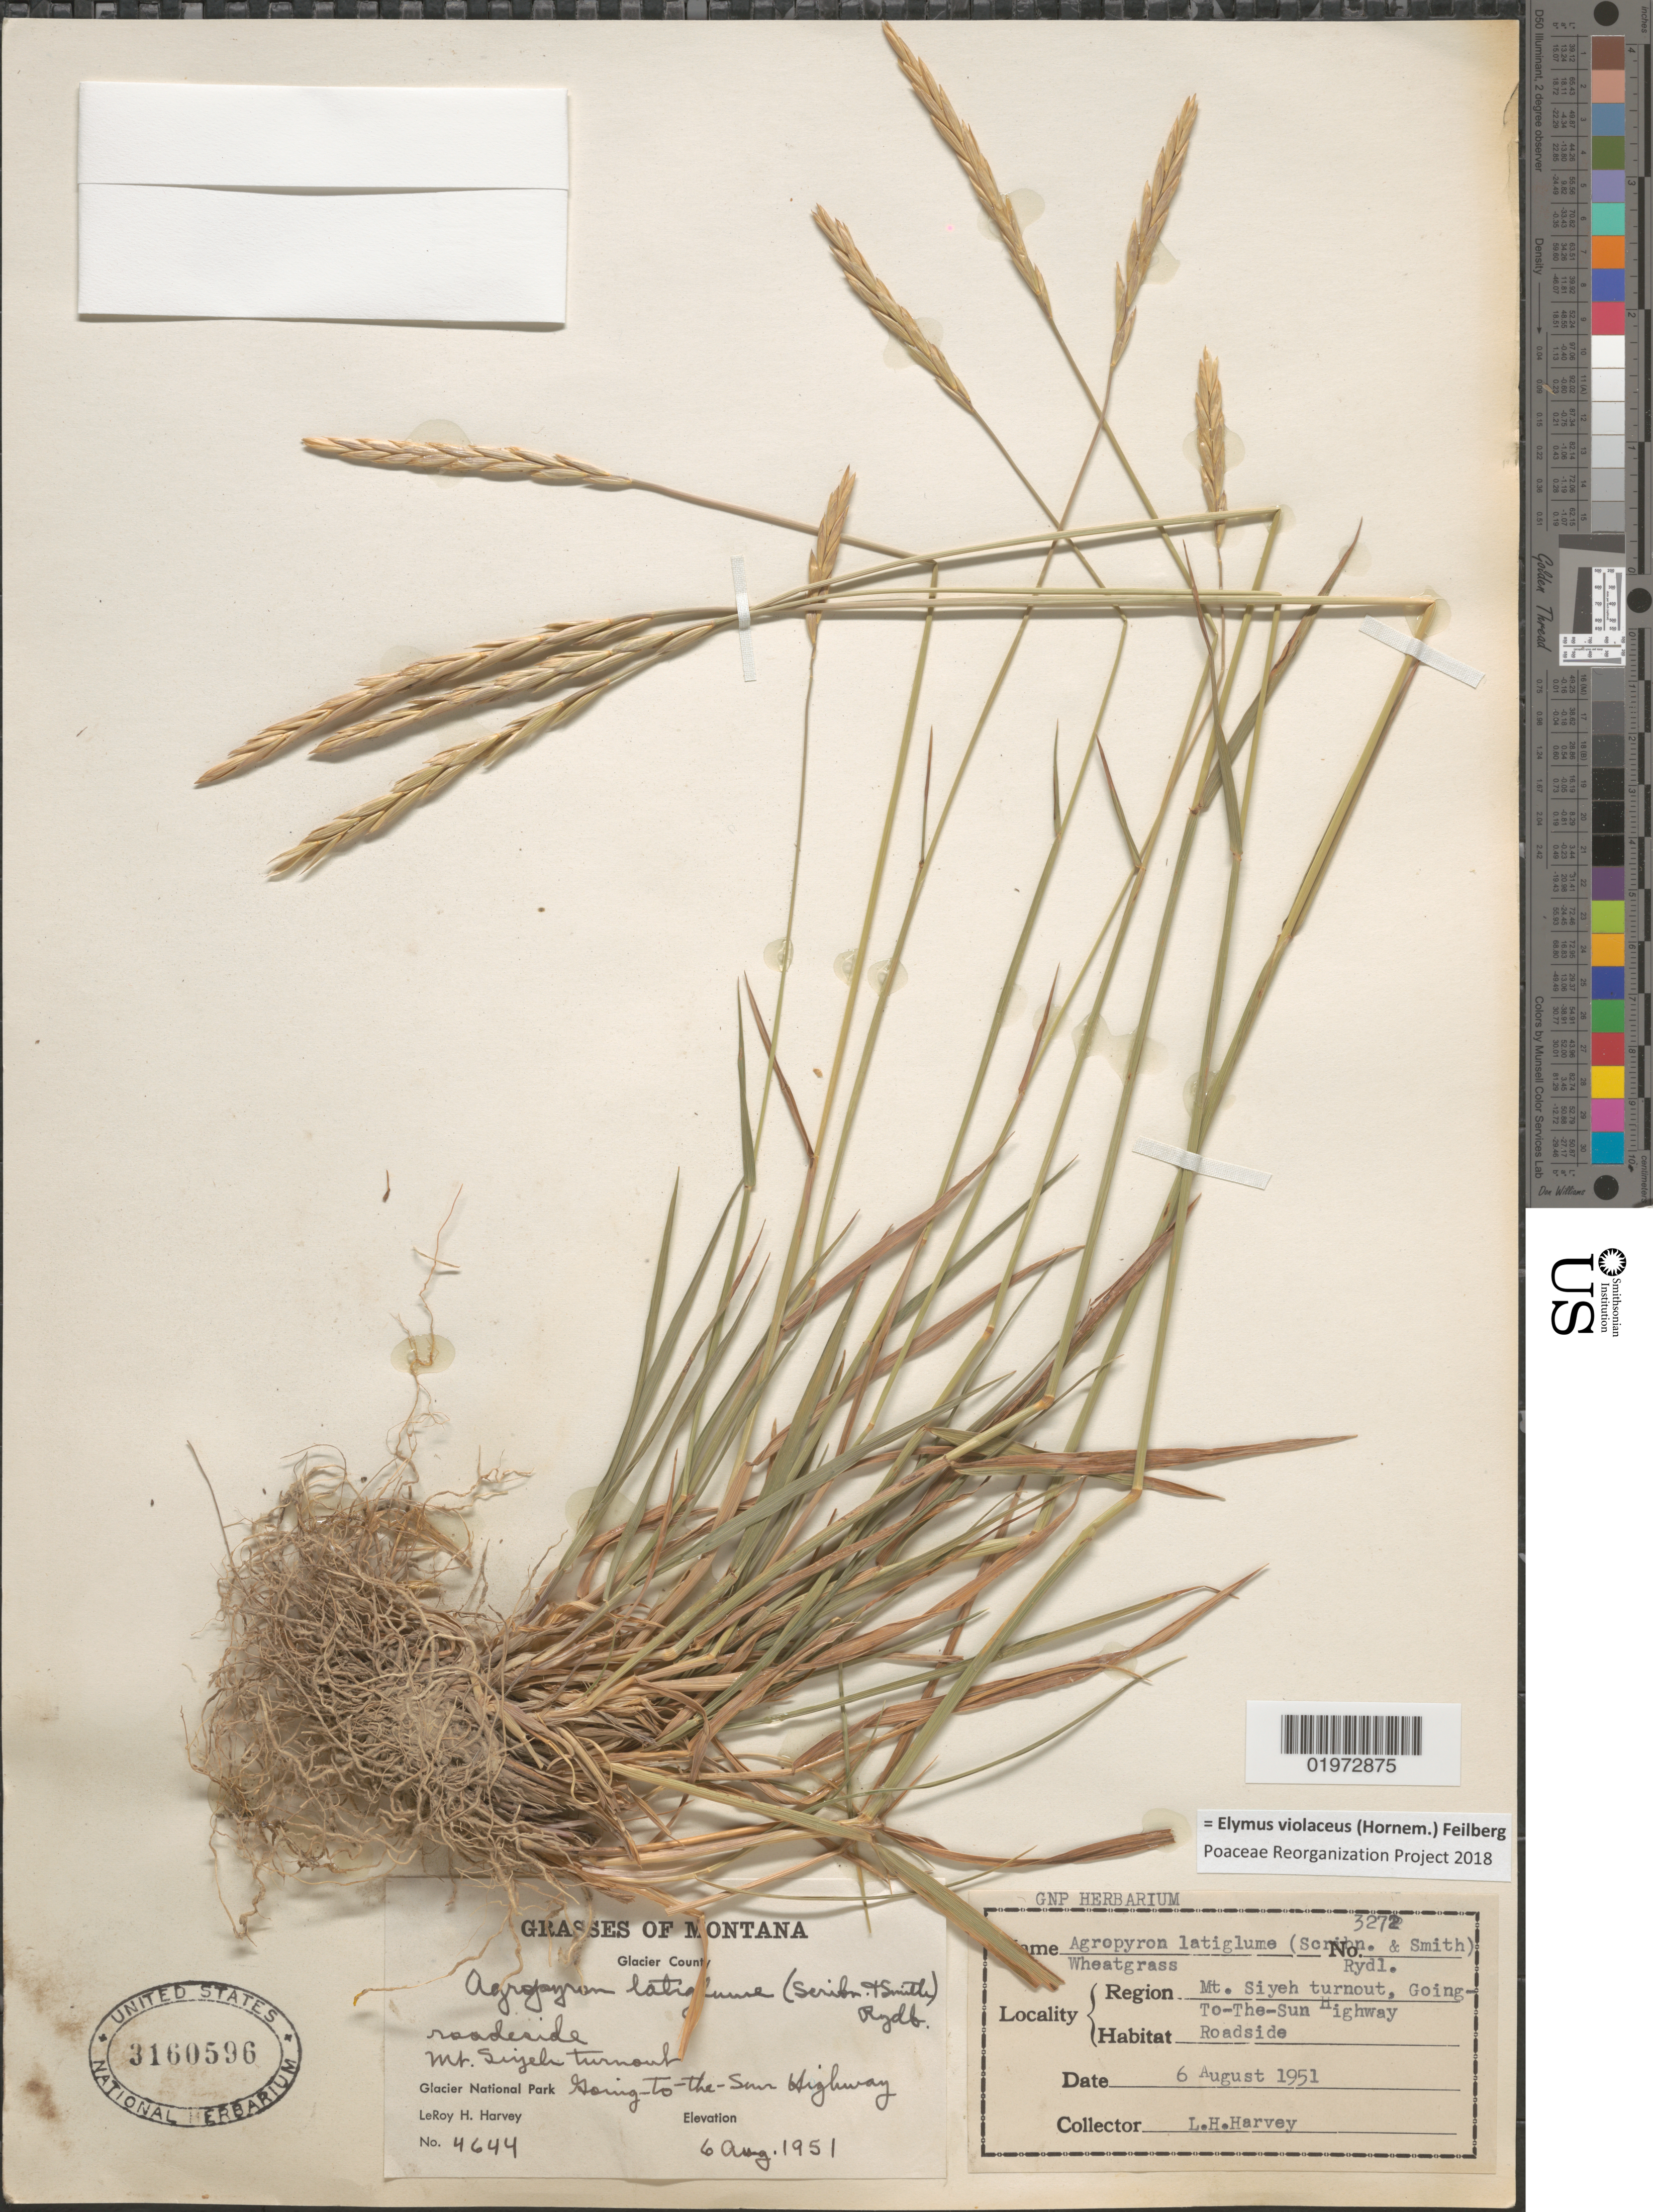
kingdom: Plantae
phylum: Tracheophyta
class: Liliopsida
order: Poales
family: Poaceae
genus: Elymus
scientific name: Elymus violaceus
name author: (Hornem.) Feilberg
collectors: L. H. Harvey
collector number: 4644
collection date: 1951-08-06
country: United States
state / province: Montana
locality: Glacier County. Roadside. Region Mt. Siyeh turnout. Glacier National Park. Going-to-the-Sun Highway.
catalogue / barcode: US 3160596